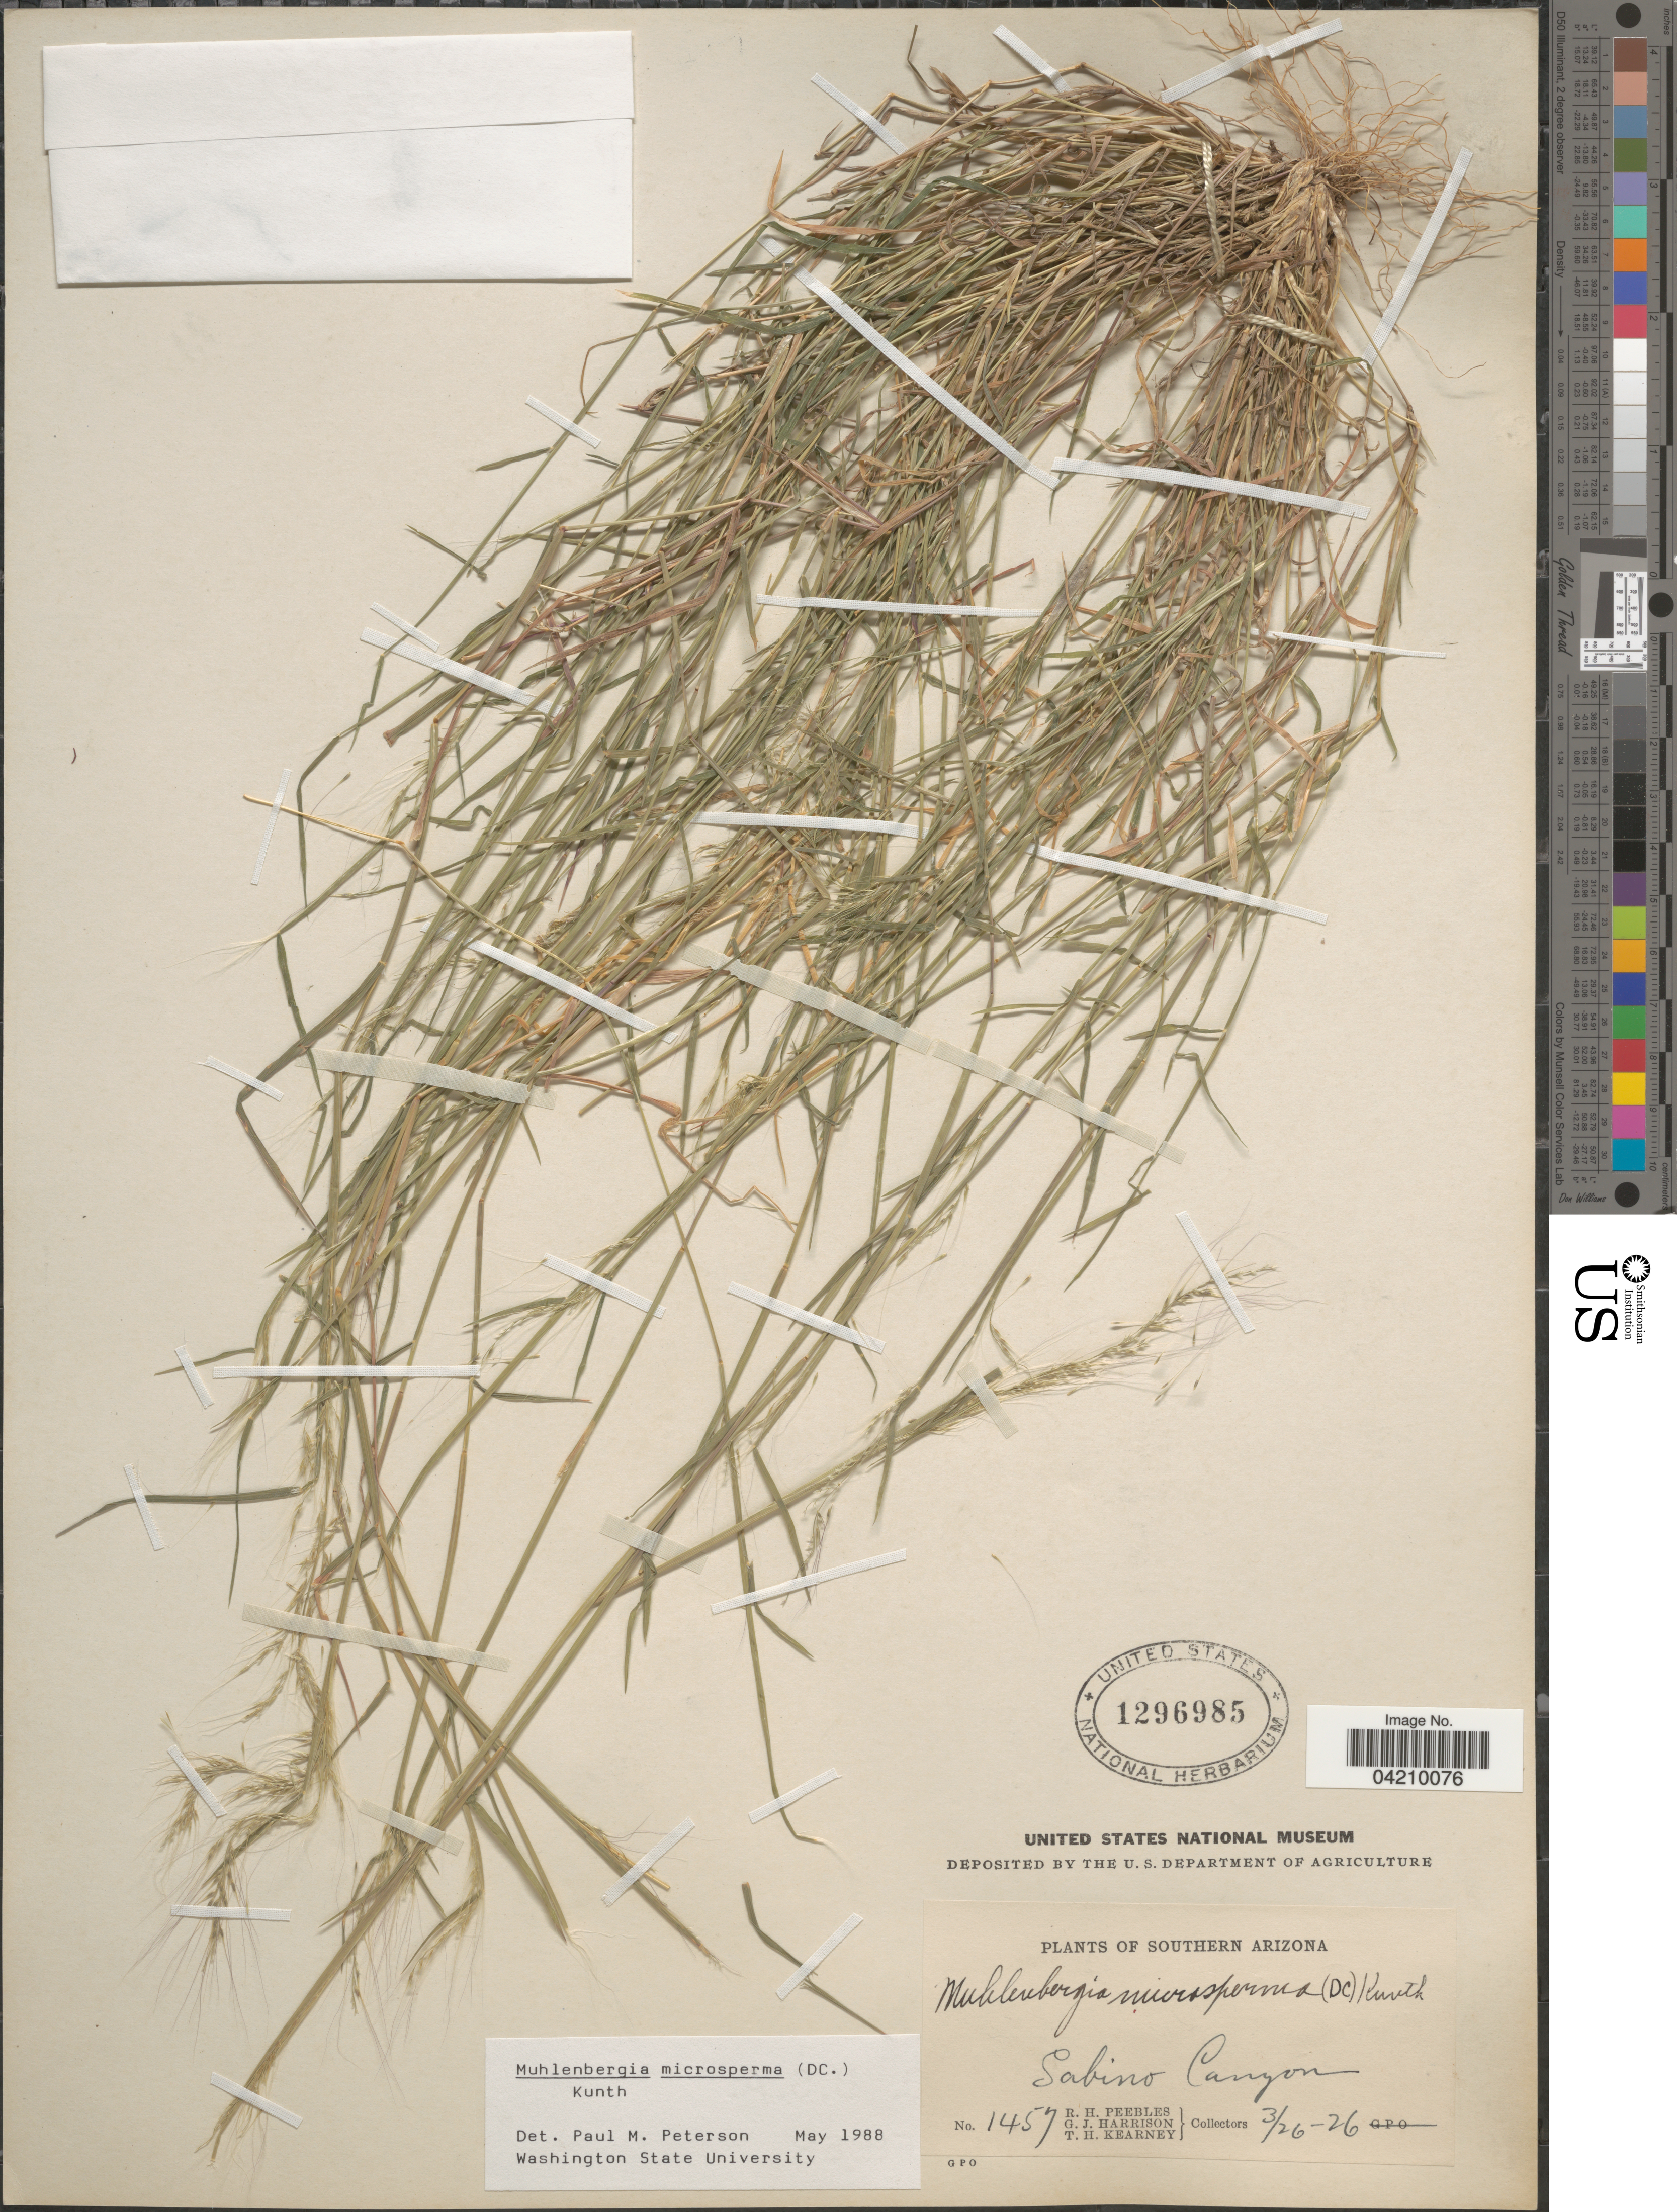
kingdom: Plantae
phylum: Tracheophyta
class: Liliopsida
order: Poales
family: Poaceae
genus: Muhlenbergia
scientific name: Muhlenbergia microsperma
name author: (DC.) Kunth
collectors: R. H. Peebles, G. J. Harrison & T. H. Kearney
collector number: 1457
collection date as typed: Transcribed d/m/y: 26/3/26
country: United States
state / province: Arizona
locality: Southern Arizona. Sabino Canyon.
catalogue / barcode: US 1296985